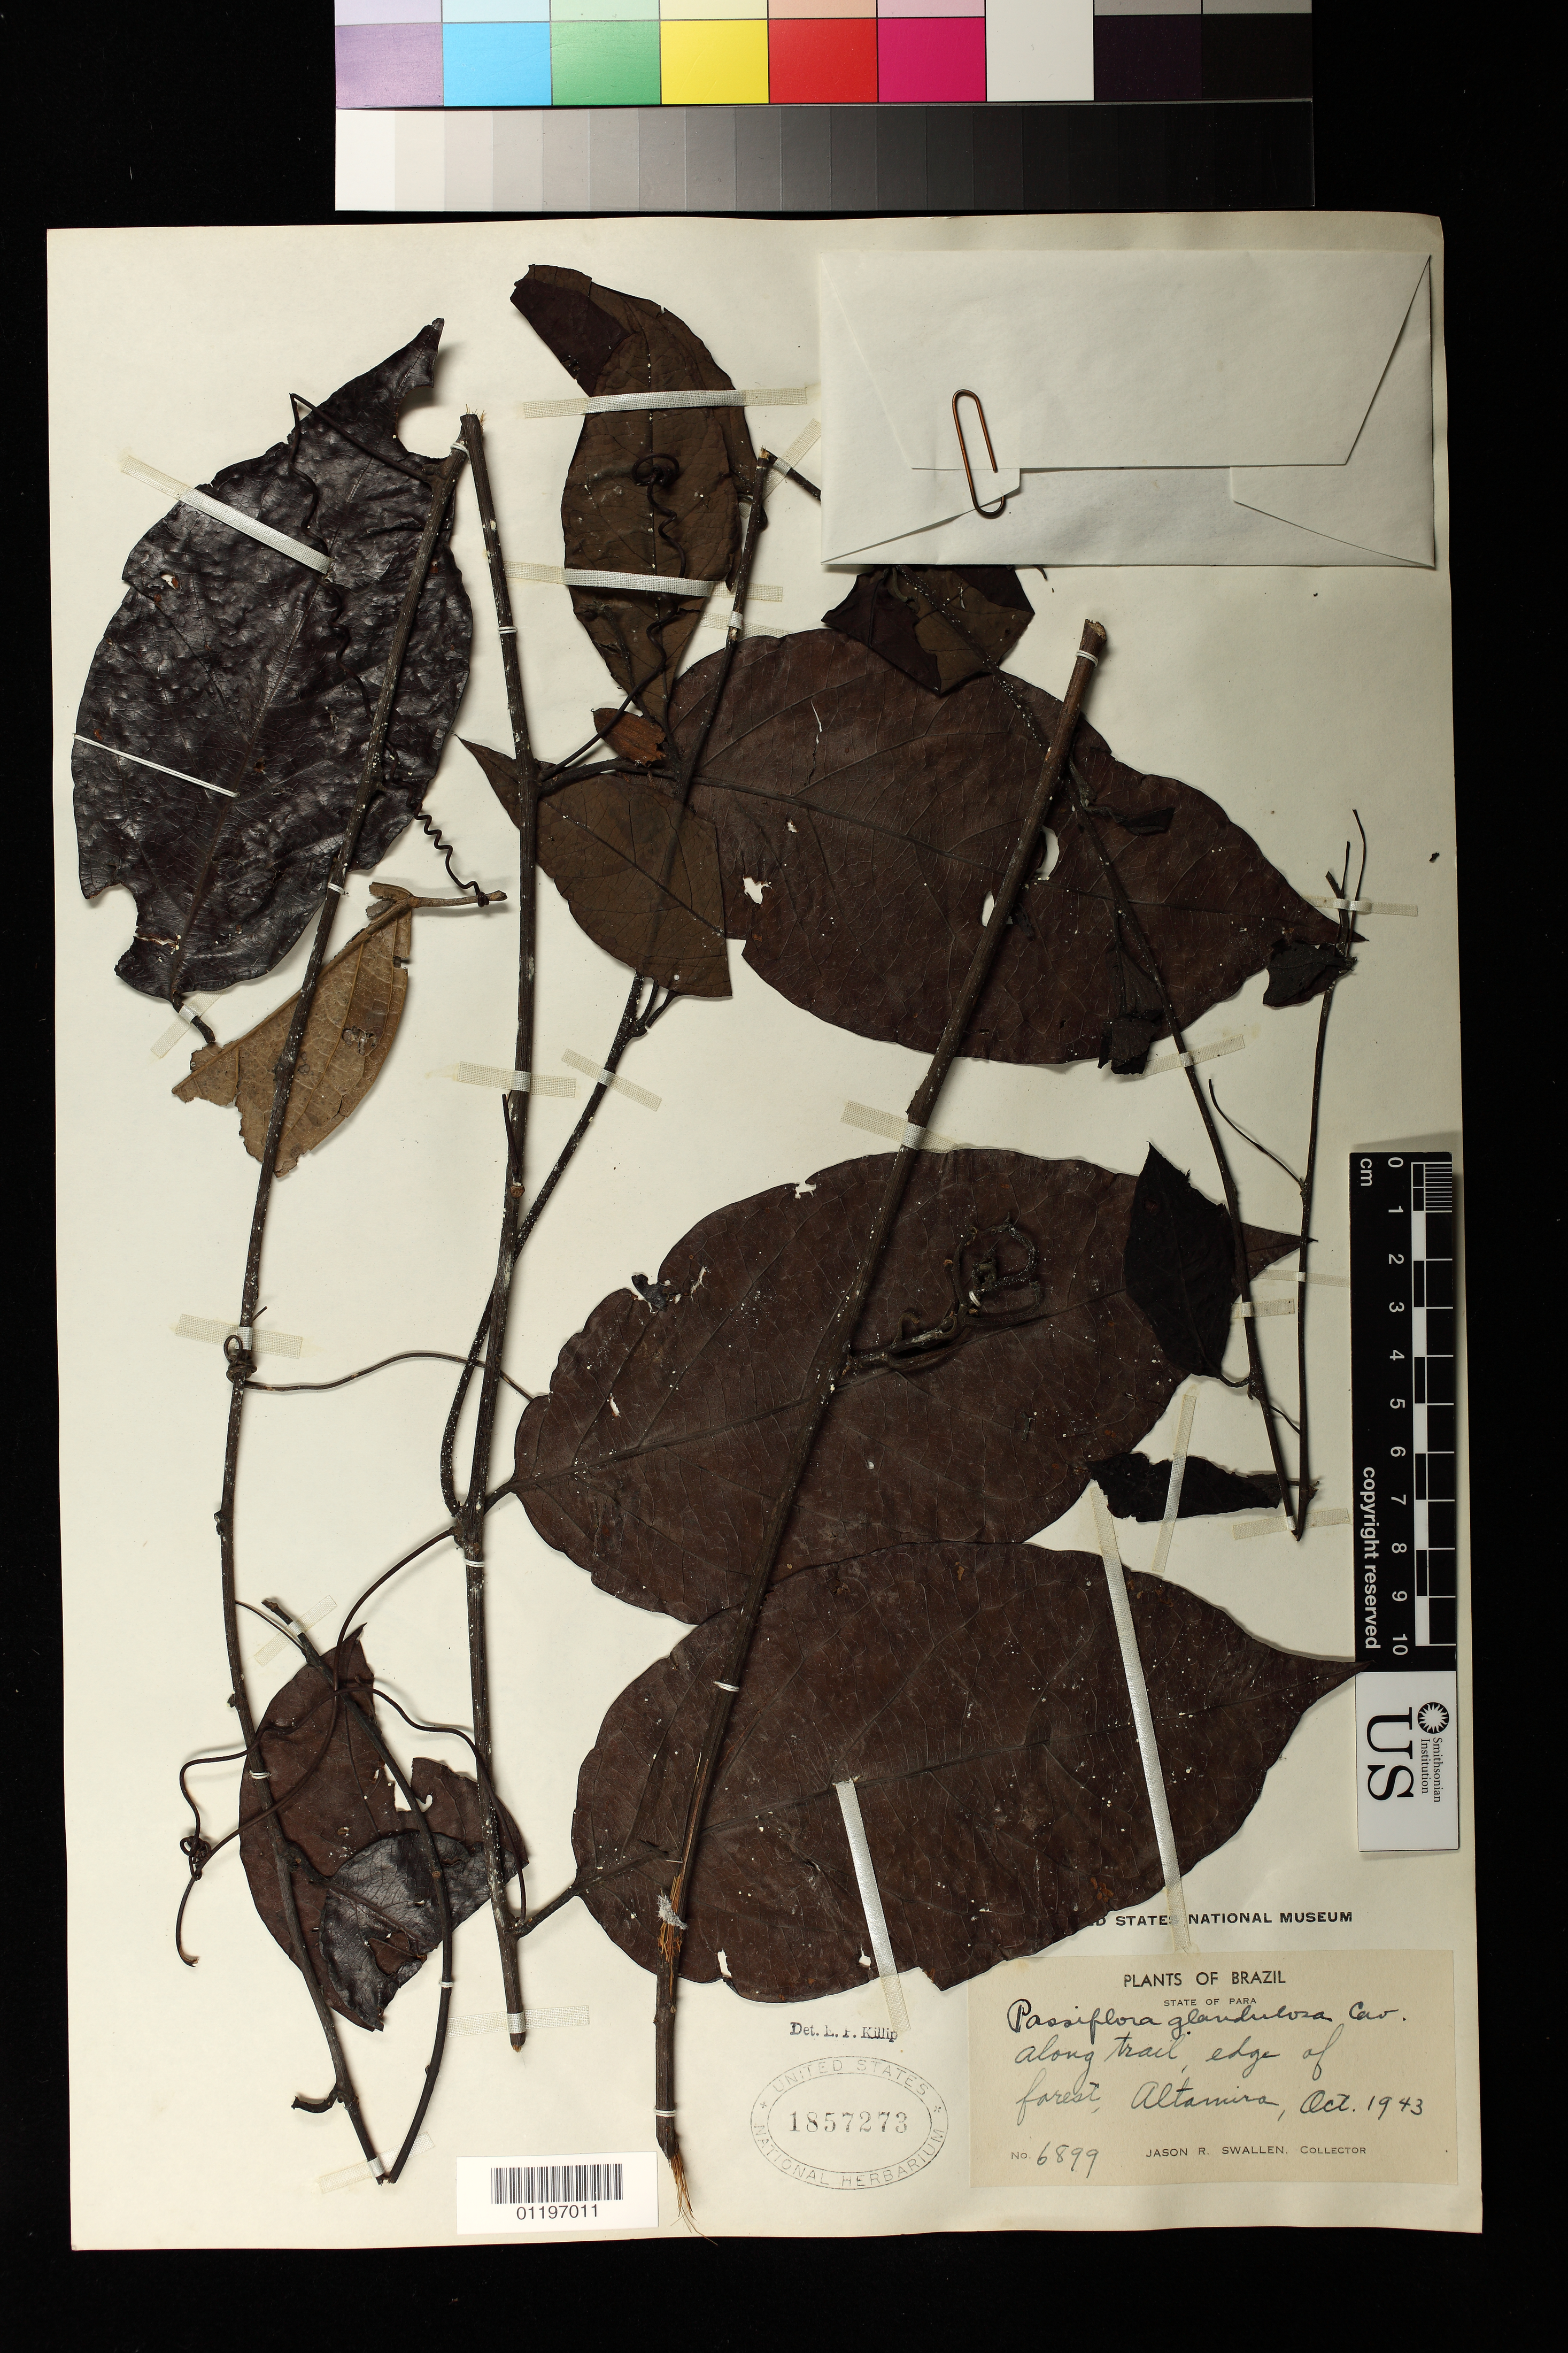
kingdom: Plantae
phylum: Tracheophyta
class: Magnoliopsida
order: Malpighiales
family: Passifloraceae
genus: Passiflora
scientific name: Passiflora glandulosa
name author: Cav.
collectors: J. R. Swallen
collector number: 6899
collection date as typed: Oct 1943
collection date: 1943-10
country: Brazil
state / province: Pará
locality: Altamira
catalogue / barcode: US 1857273